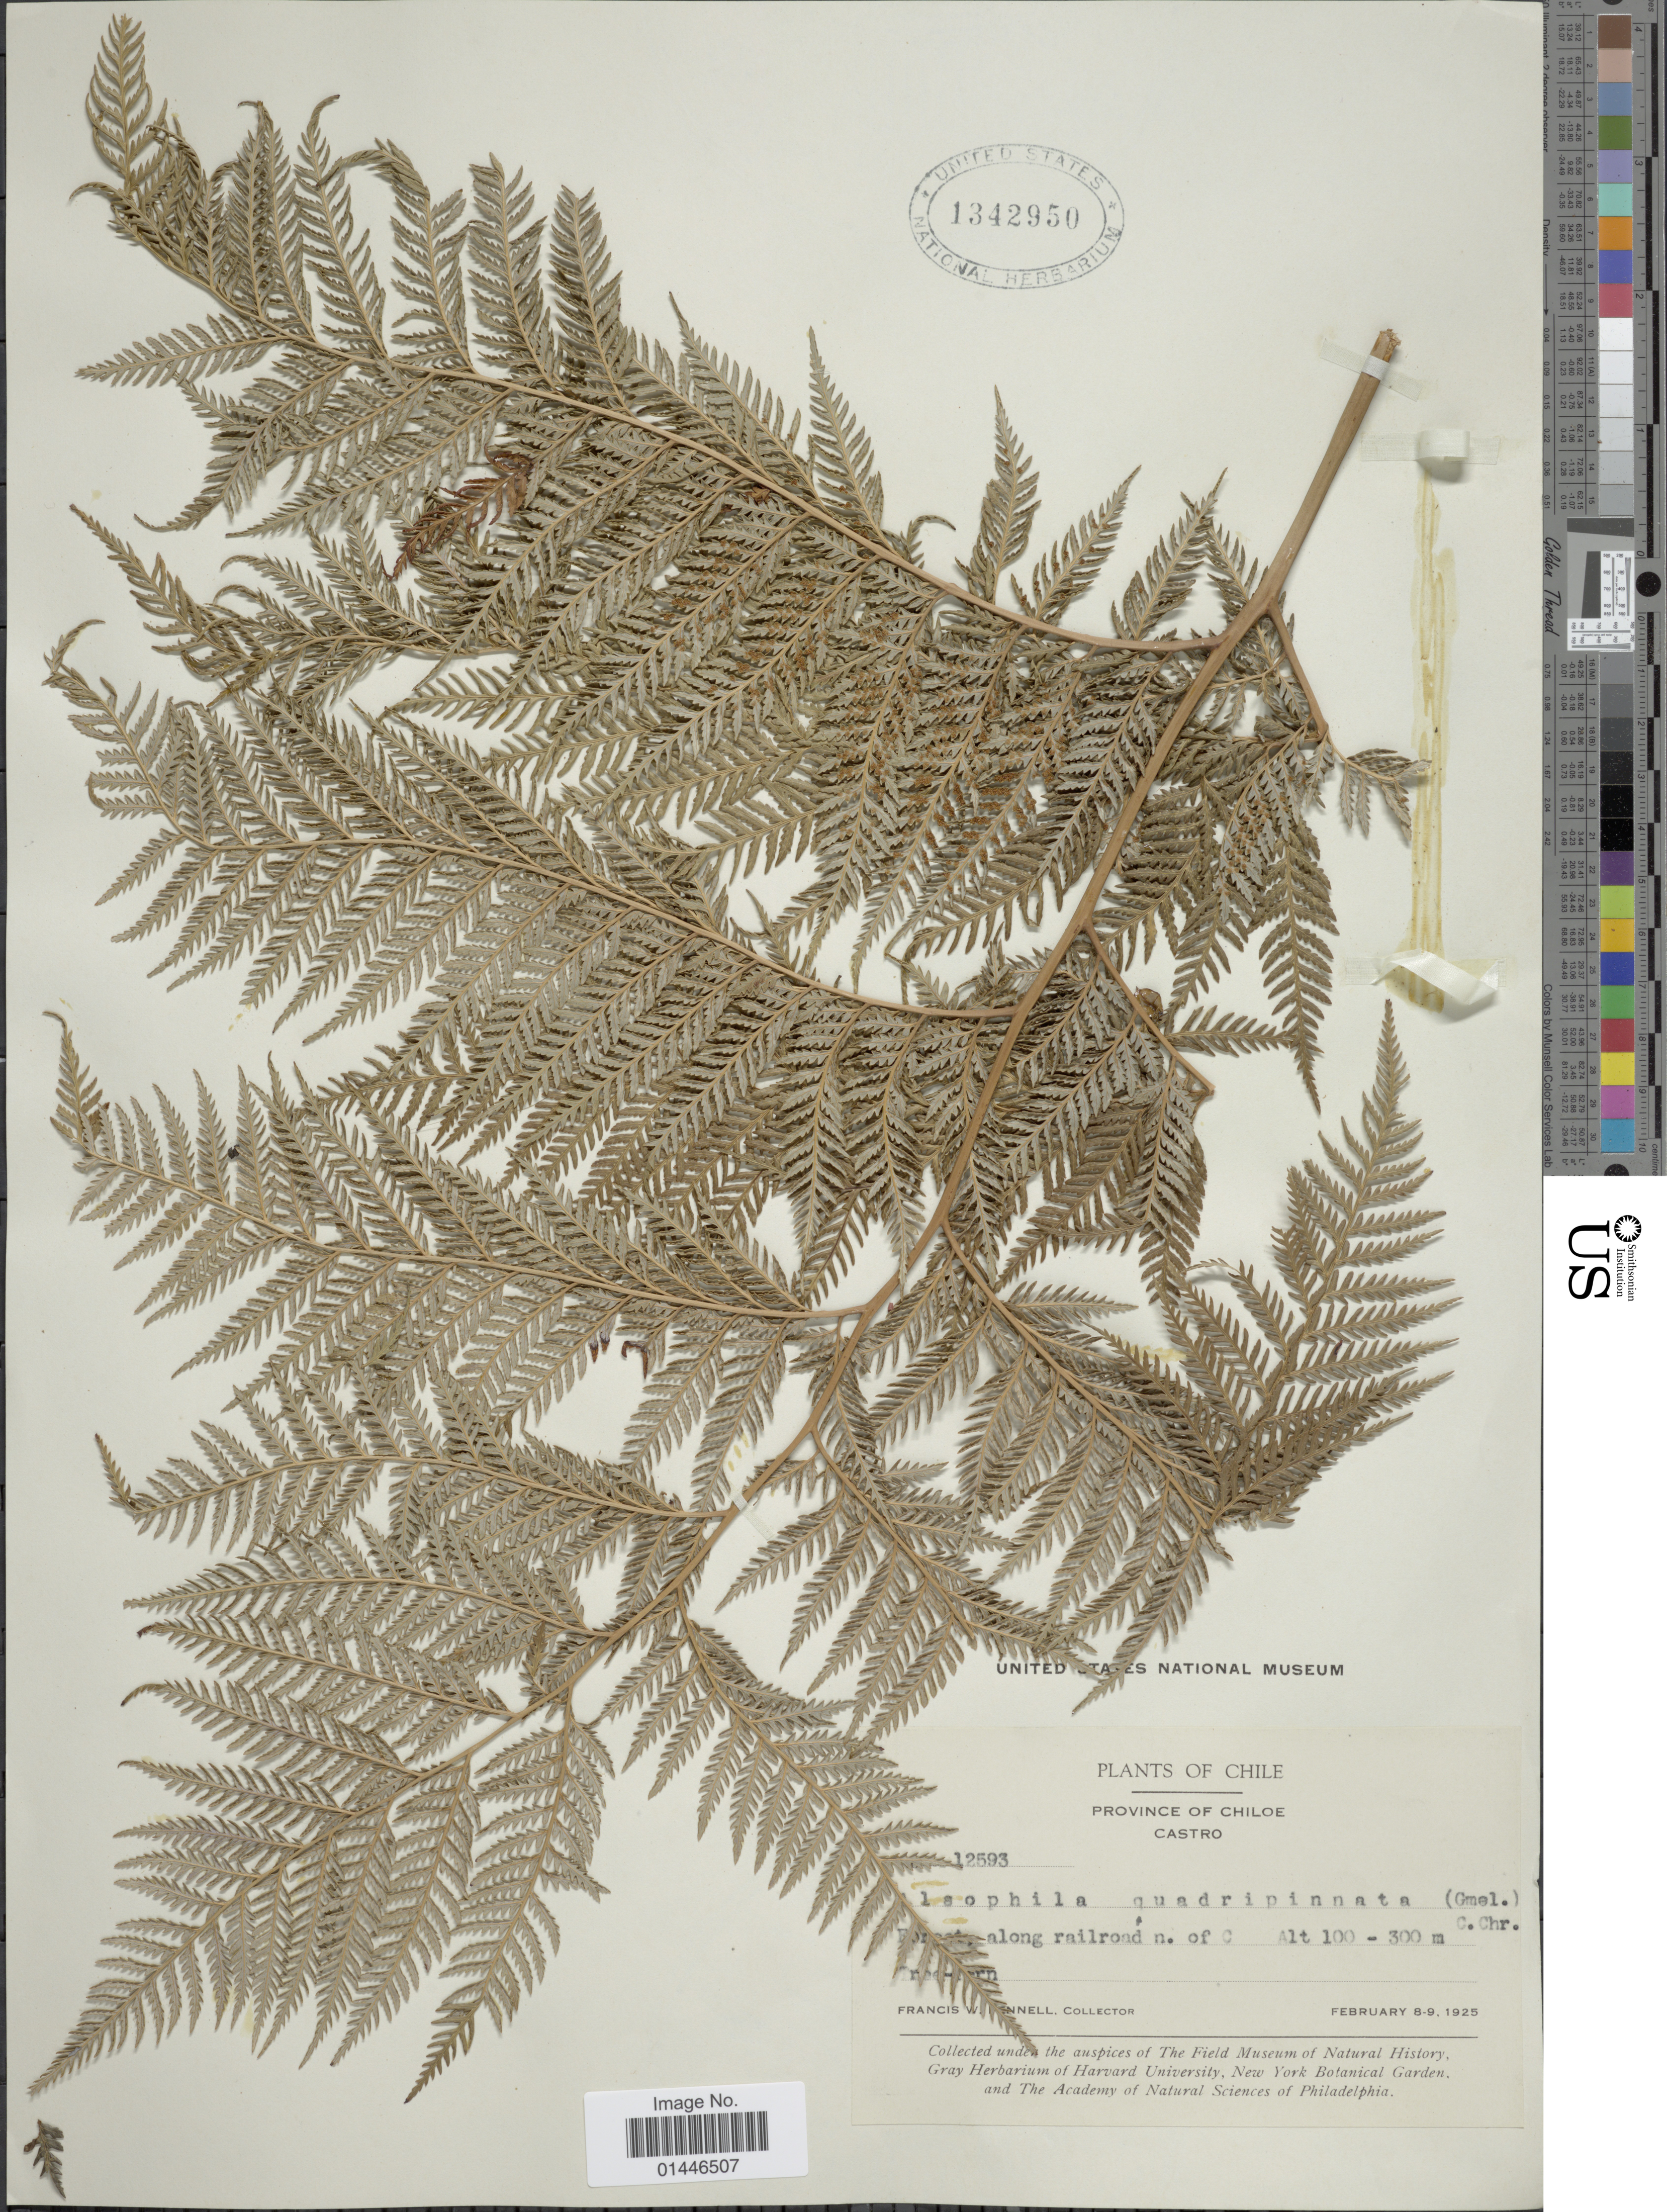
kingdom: Plantae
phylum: Tracheophyta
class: Polypodiopsida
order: Cyatheales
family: Dicksoniaceae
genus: Lophosoria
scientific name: Lophosoria quadripinnata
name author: (J.F. Gmel.) C. Chr.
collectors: F. Rennell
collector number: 12593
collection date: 1925-02-08/1925-02-09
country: Chile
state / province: Arica y Parinacota (XV)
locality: Province of Chiloe. Castro.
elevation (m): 100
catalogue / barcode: US 1342950